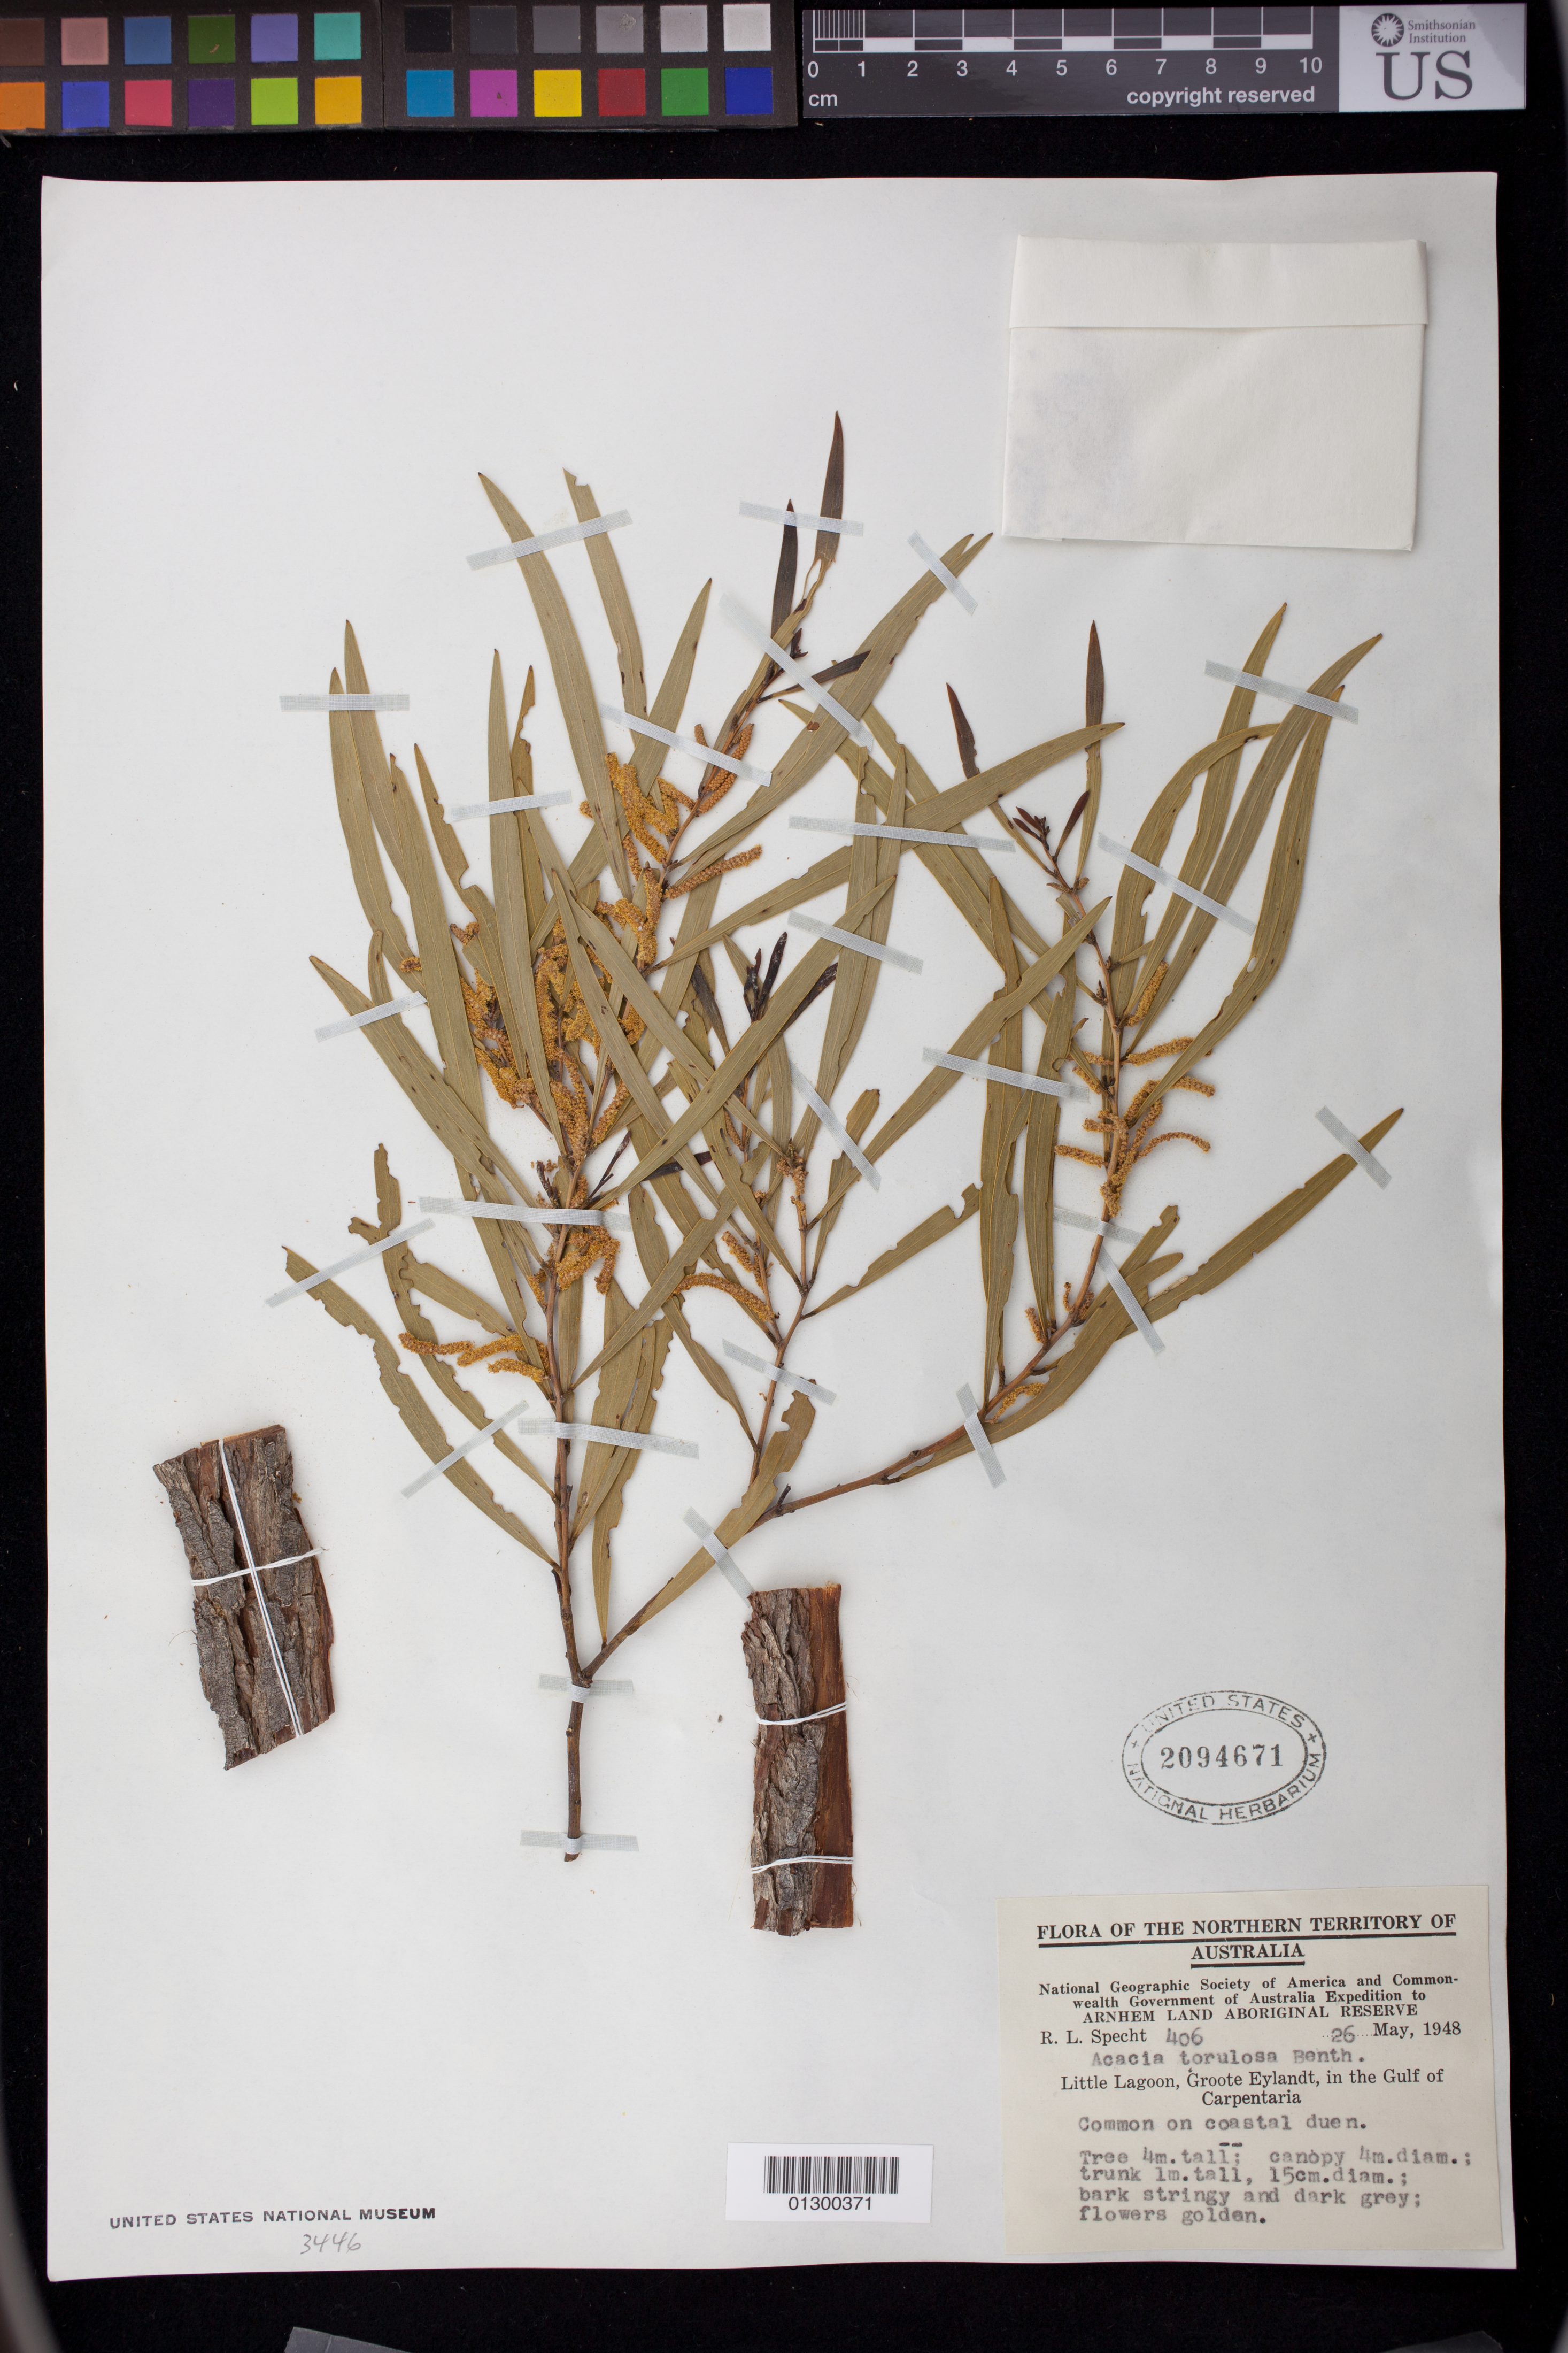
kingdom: Plantae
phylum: Tracheophyta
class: Magnoliopsida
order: Fabales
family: Fabaceae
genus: Acacia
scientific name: Acacia torulosa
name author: Benth.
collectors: R. L. Specht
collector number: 406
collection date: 1948-05-26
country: Australia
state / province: Northern Territory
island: Groote Eylandt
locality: Little Lagoon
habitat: Common on coastal dune.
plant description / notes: Tree 4 m. tall; canopy 4 m. diam.; trunk 1 m. tall, 15 cm. diam.; bark stringy and dark grey; flowers golden.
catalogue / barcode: US 2094671